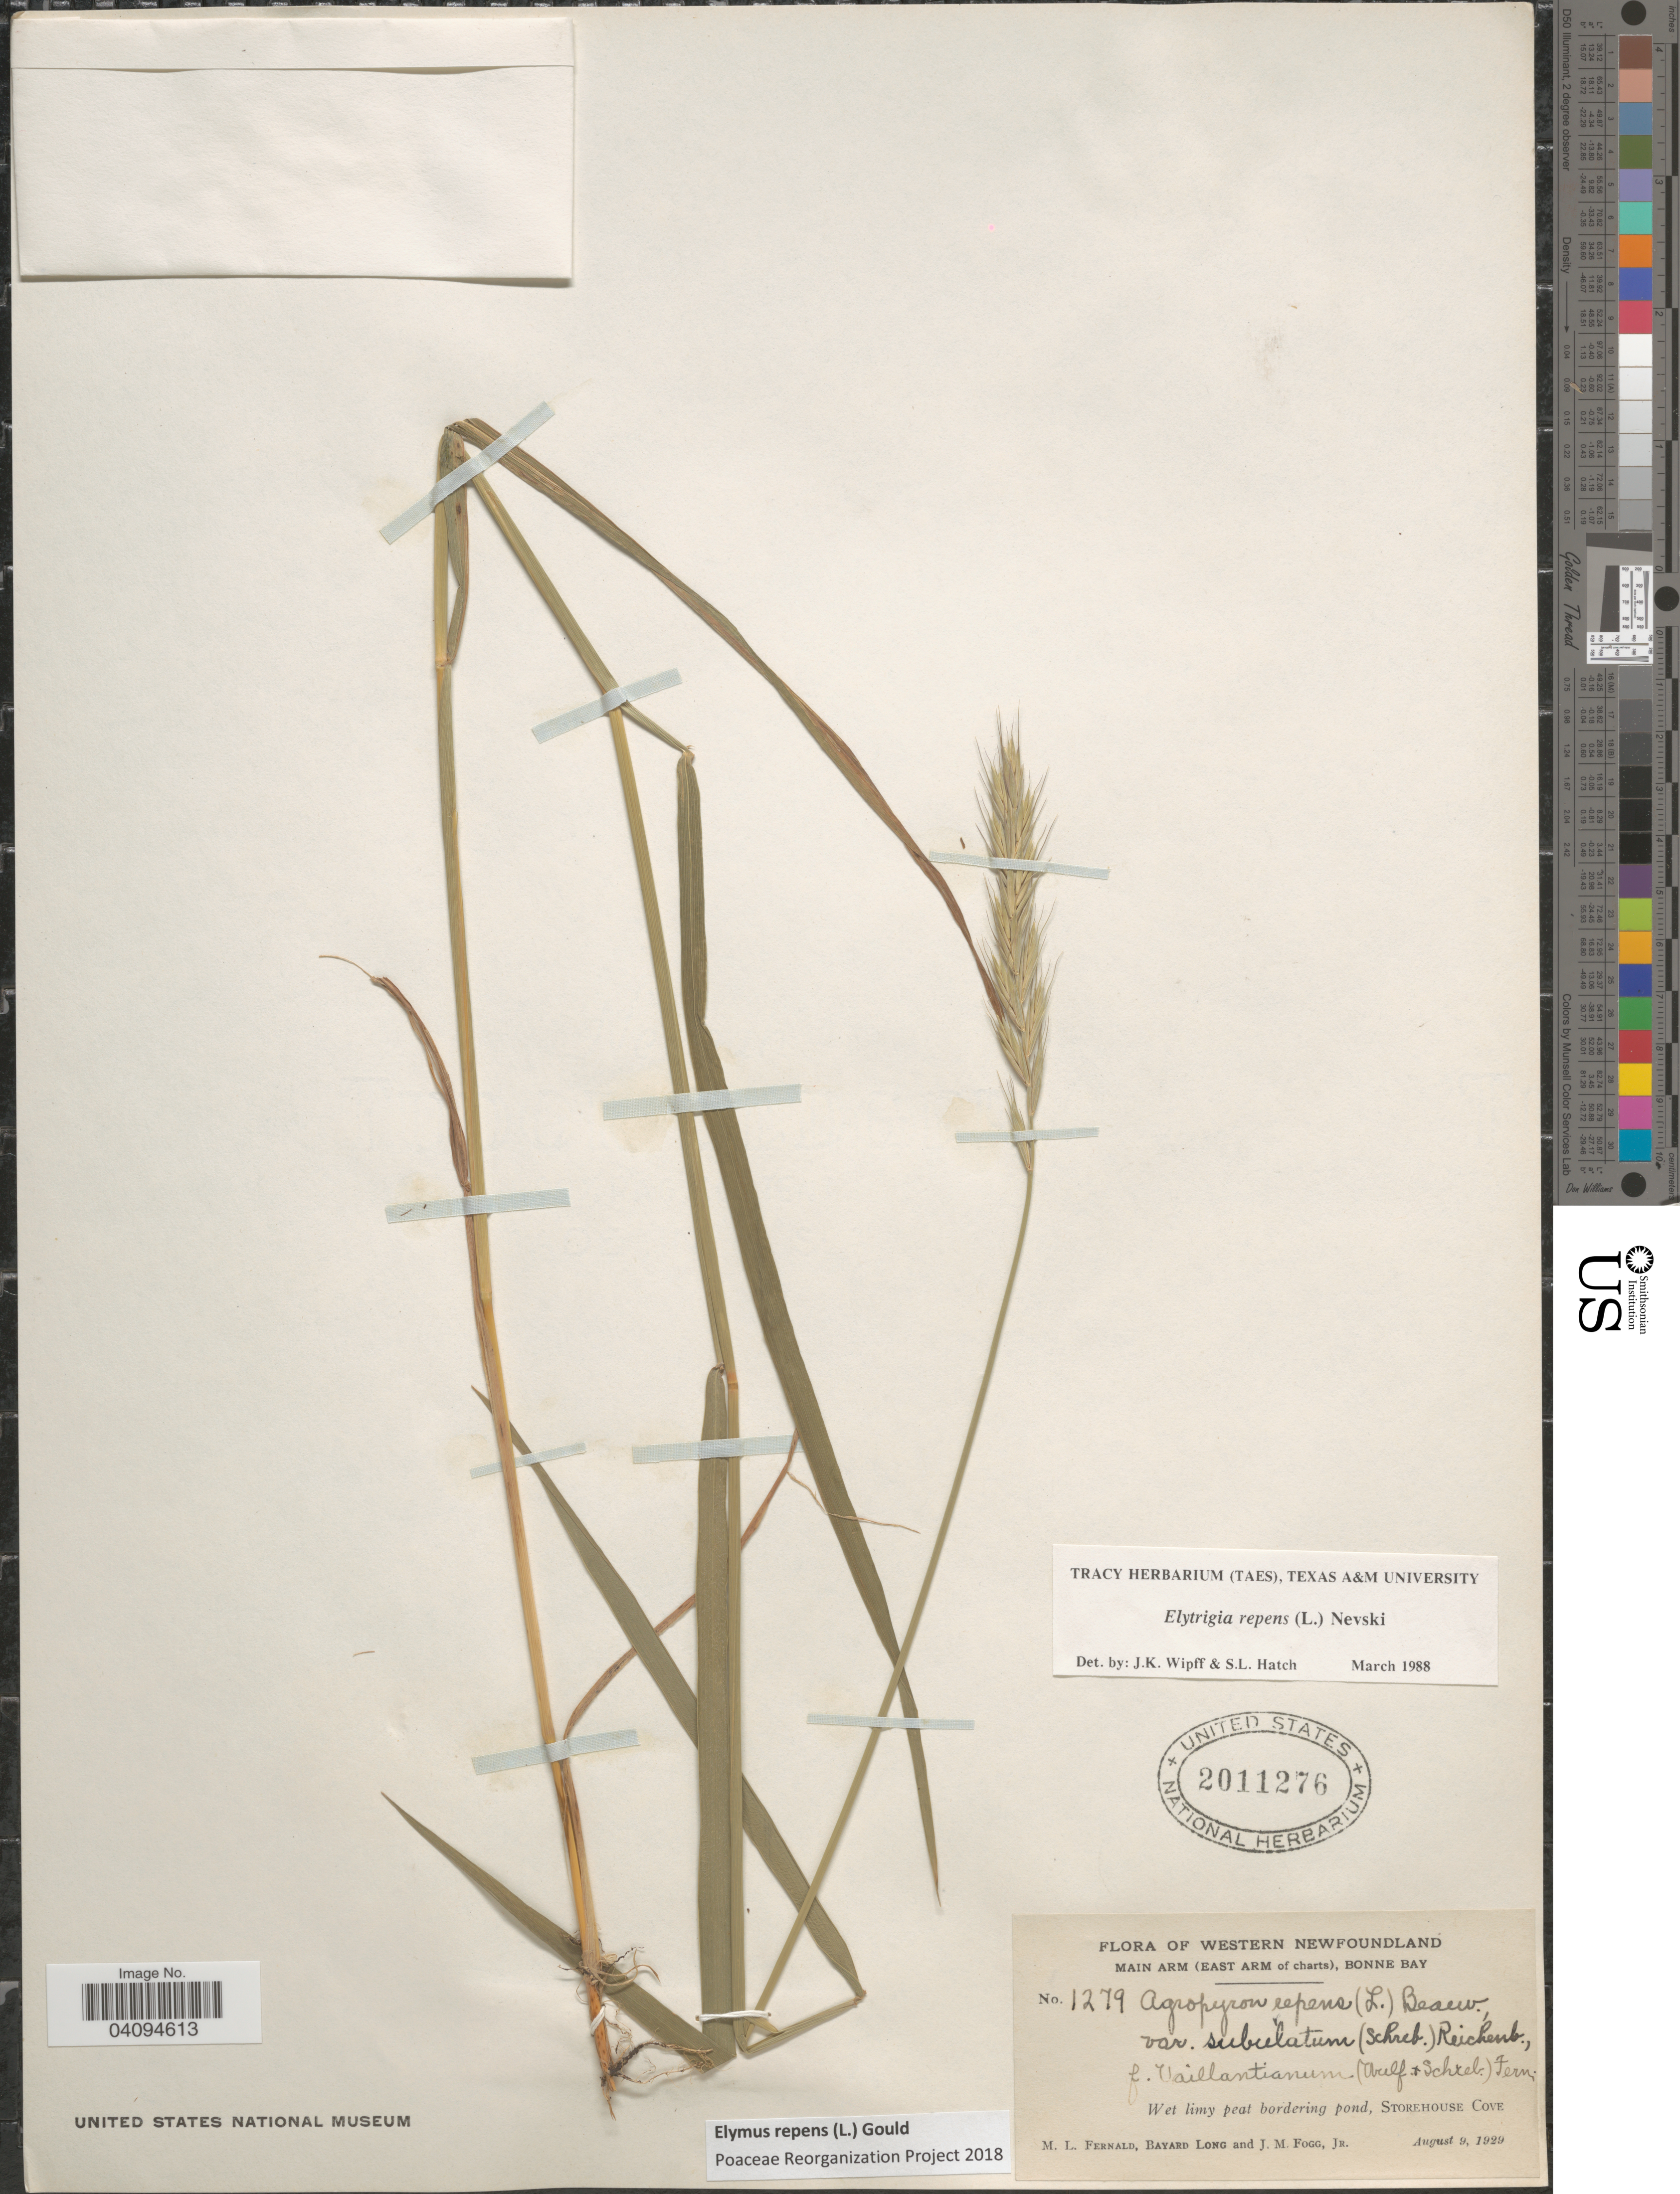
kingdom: Plantae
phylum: Tracheophyta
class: Liliopsida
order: Poales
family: Poaceae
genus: Elymus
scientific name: Elymus repens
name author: (L.) Gould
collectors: M. L. Fernald, B. Long & J. Fogg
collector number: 1279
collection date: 1929-08-09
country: Canada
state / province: Newfoundland and Labrador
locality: Western Newfoundland. Main Arm (East Arm of charts), Bonne Bay. Wet limy peat bordering pond, Storehouse Cove.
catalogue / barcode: US 2011276